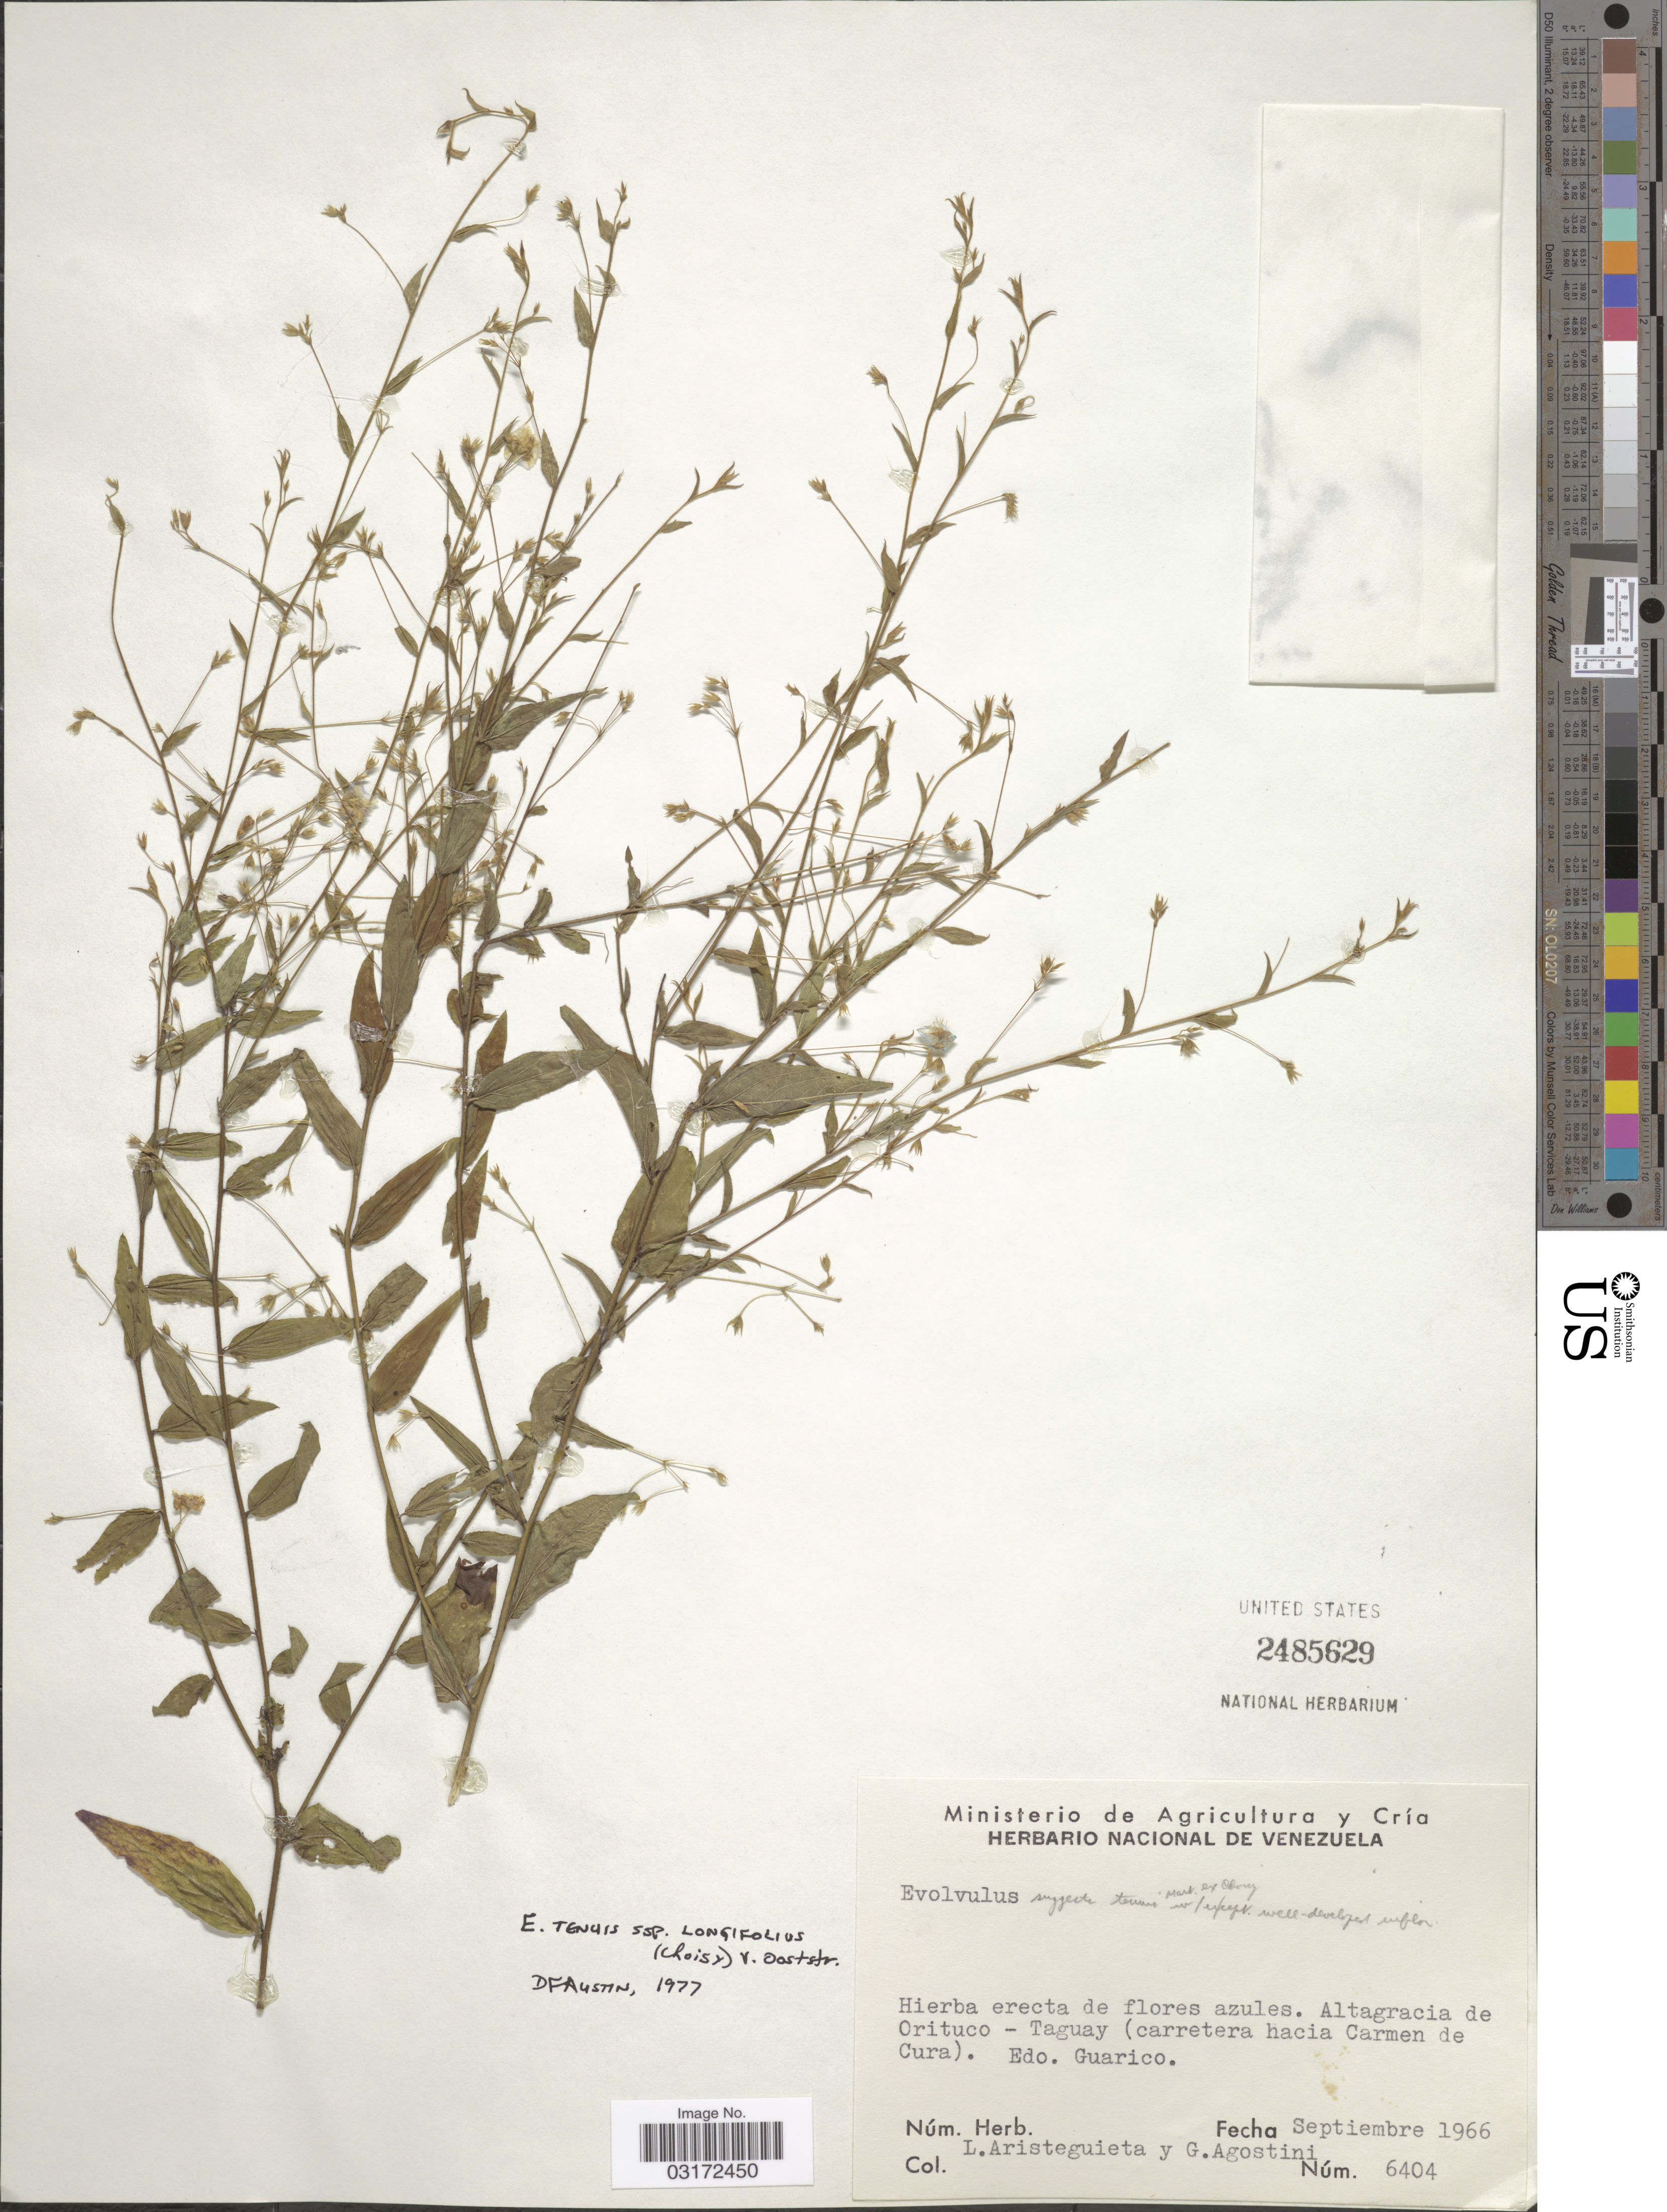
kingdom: Plantae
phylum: Tracheophyta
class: Magnoliopsida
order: Solanales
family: Convolvulaceae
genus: Evolvulus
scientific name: Evolvulus tenuis subsp. longifolius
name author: Mart. ex Choisy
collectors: L. Aristeguieta & G. Agostini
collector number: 6404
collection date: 1966-09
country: Venezuela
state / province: Guárico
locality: Altagracia de Orituco - Taguay (carretera hacia Carmen de Cura).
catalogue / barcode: US 2485629